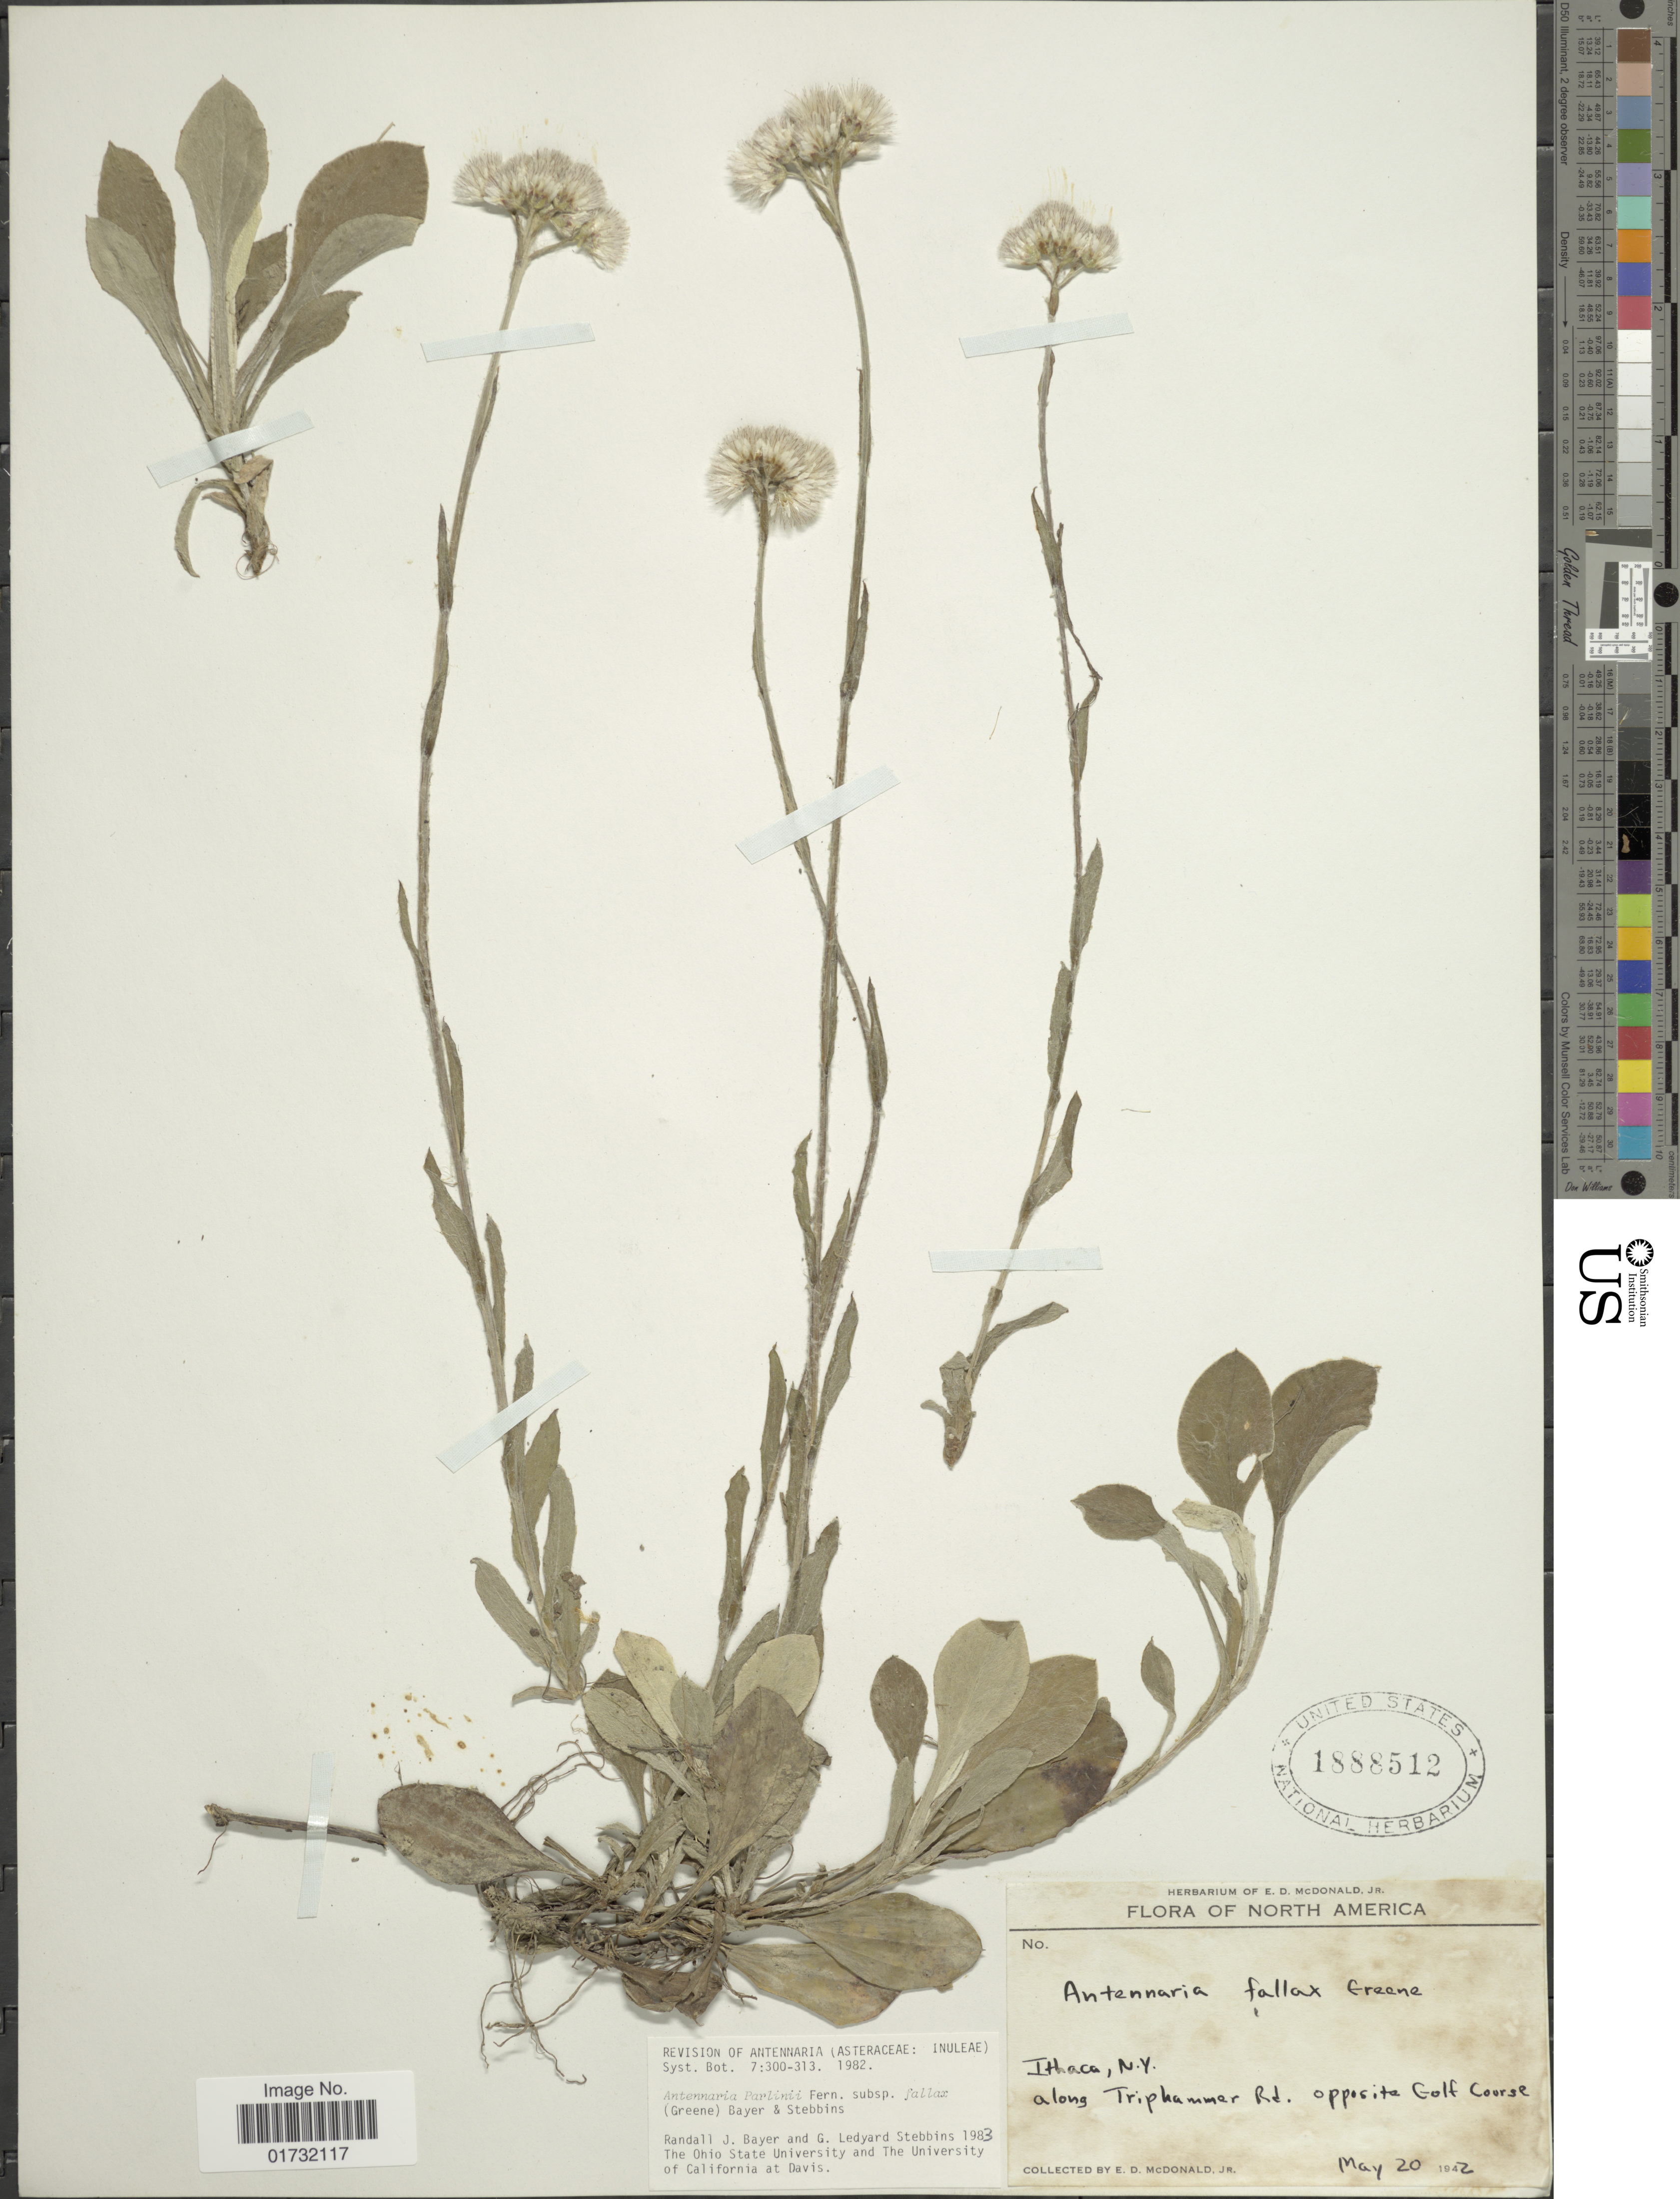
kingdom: Plantae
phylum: Tracheophyta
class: Magnoliopsida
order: Asterales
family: Asteraceae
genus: Antennaria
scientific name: Antennaria parlinii subsp. fallax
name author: (Greene) R.J. Bayer & Stebbins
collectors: E. D. McDonald Jr.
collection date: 1942-05-20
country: United States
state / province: New York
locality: Ithaca. along Triphammer Rd. opposite Golf Course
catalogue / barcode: US 1888512